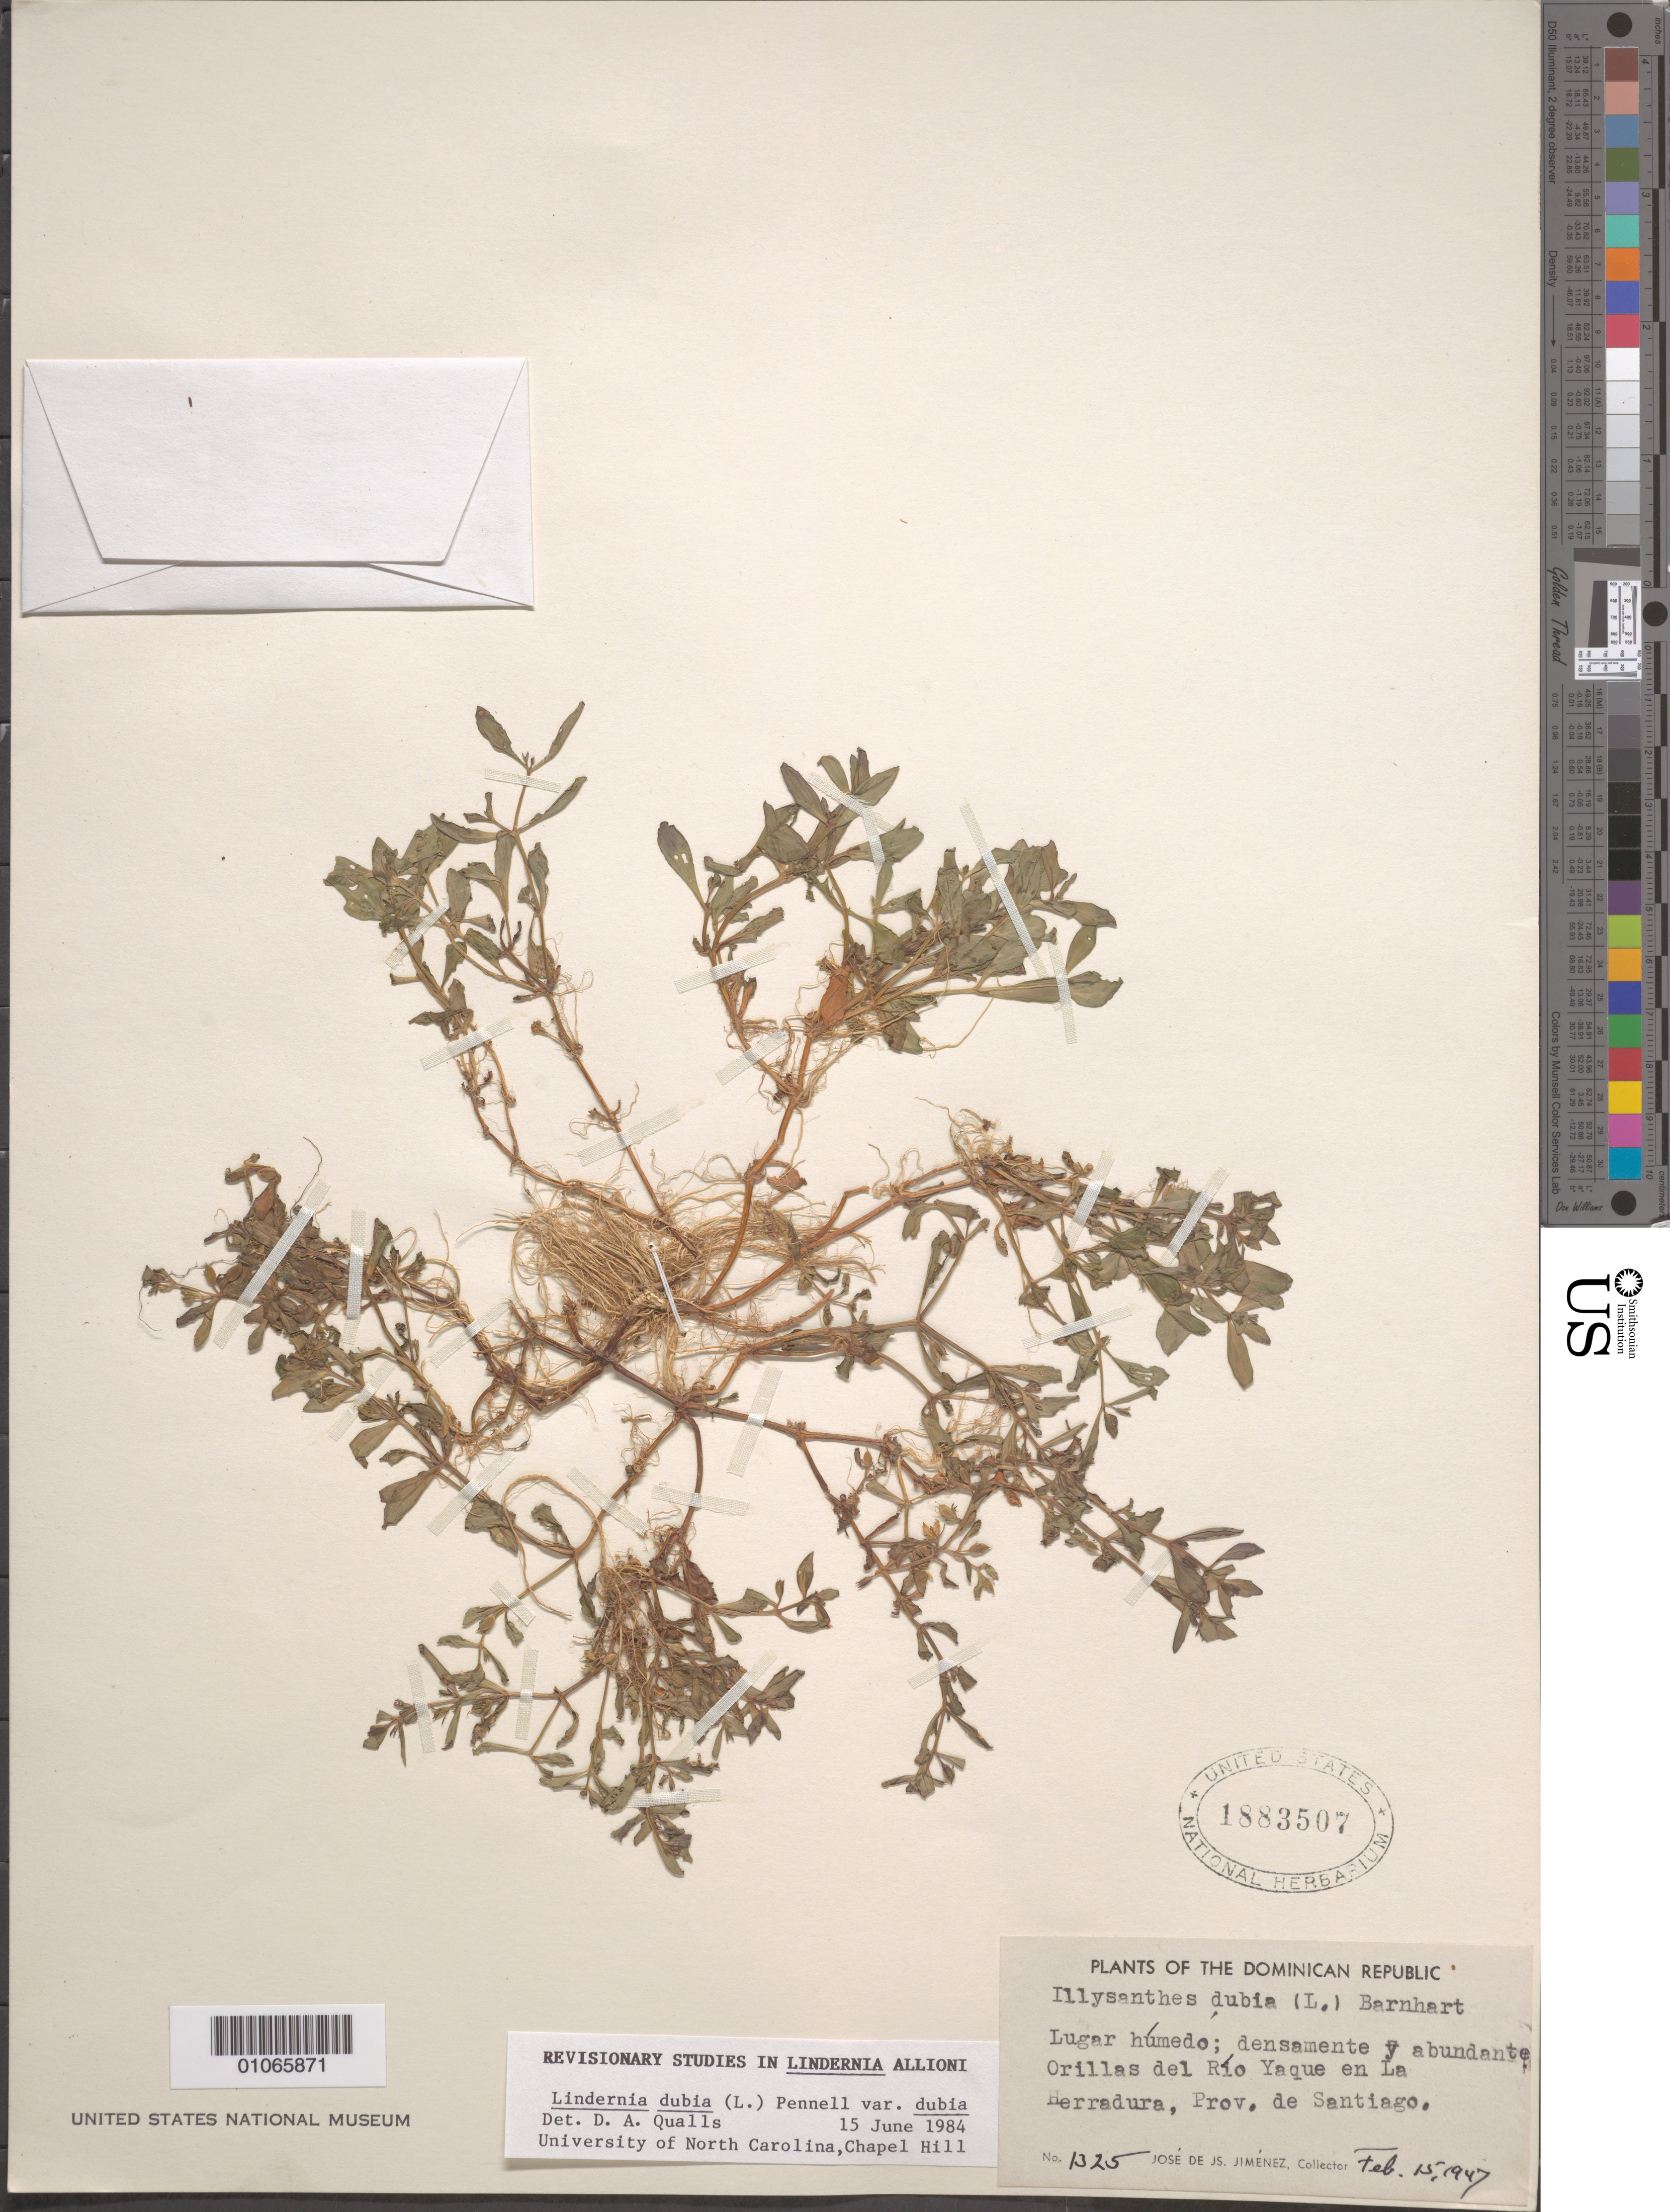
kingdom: Plantae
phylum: Tracheophyta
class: Magnoliopsida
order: Lamiales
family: Linderniaceae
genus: Lindernia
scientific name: Lindernia dubia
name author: (L.) Pennell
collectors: J. J. Jiménez Almonte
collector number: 1325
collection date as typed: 15 Feb 1947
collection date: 1947-02-15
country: Dominican Republic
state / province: Santiago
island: Hispaniola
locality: Banks of River Yaque in La Herradura. Moist places.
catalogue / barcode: US 1883507